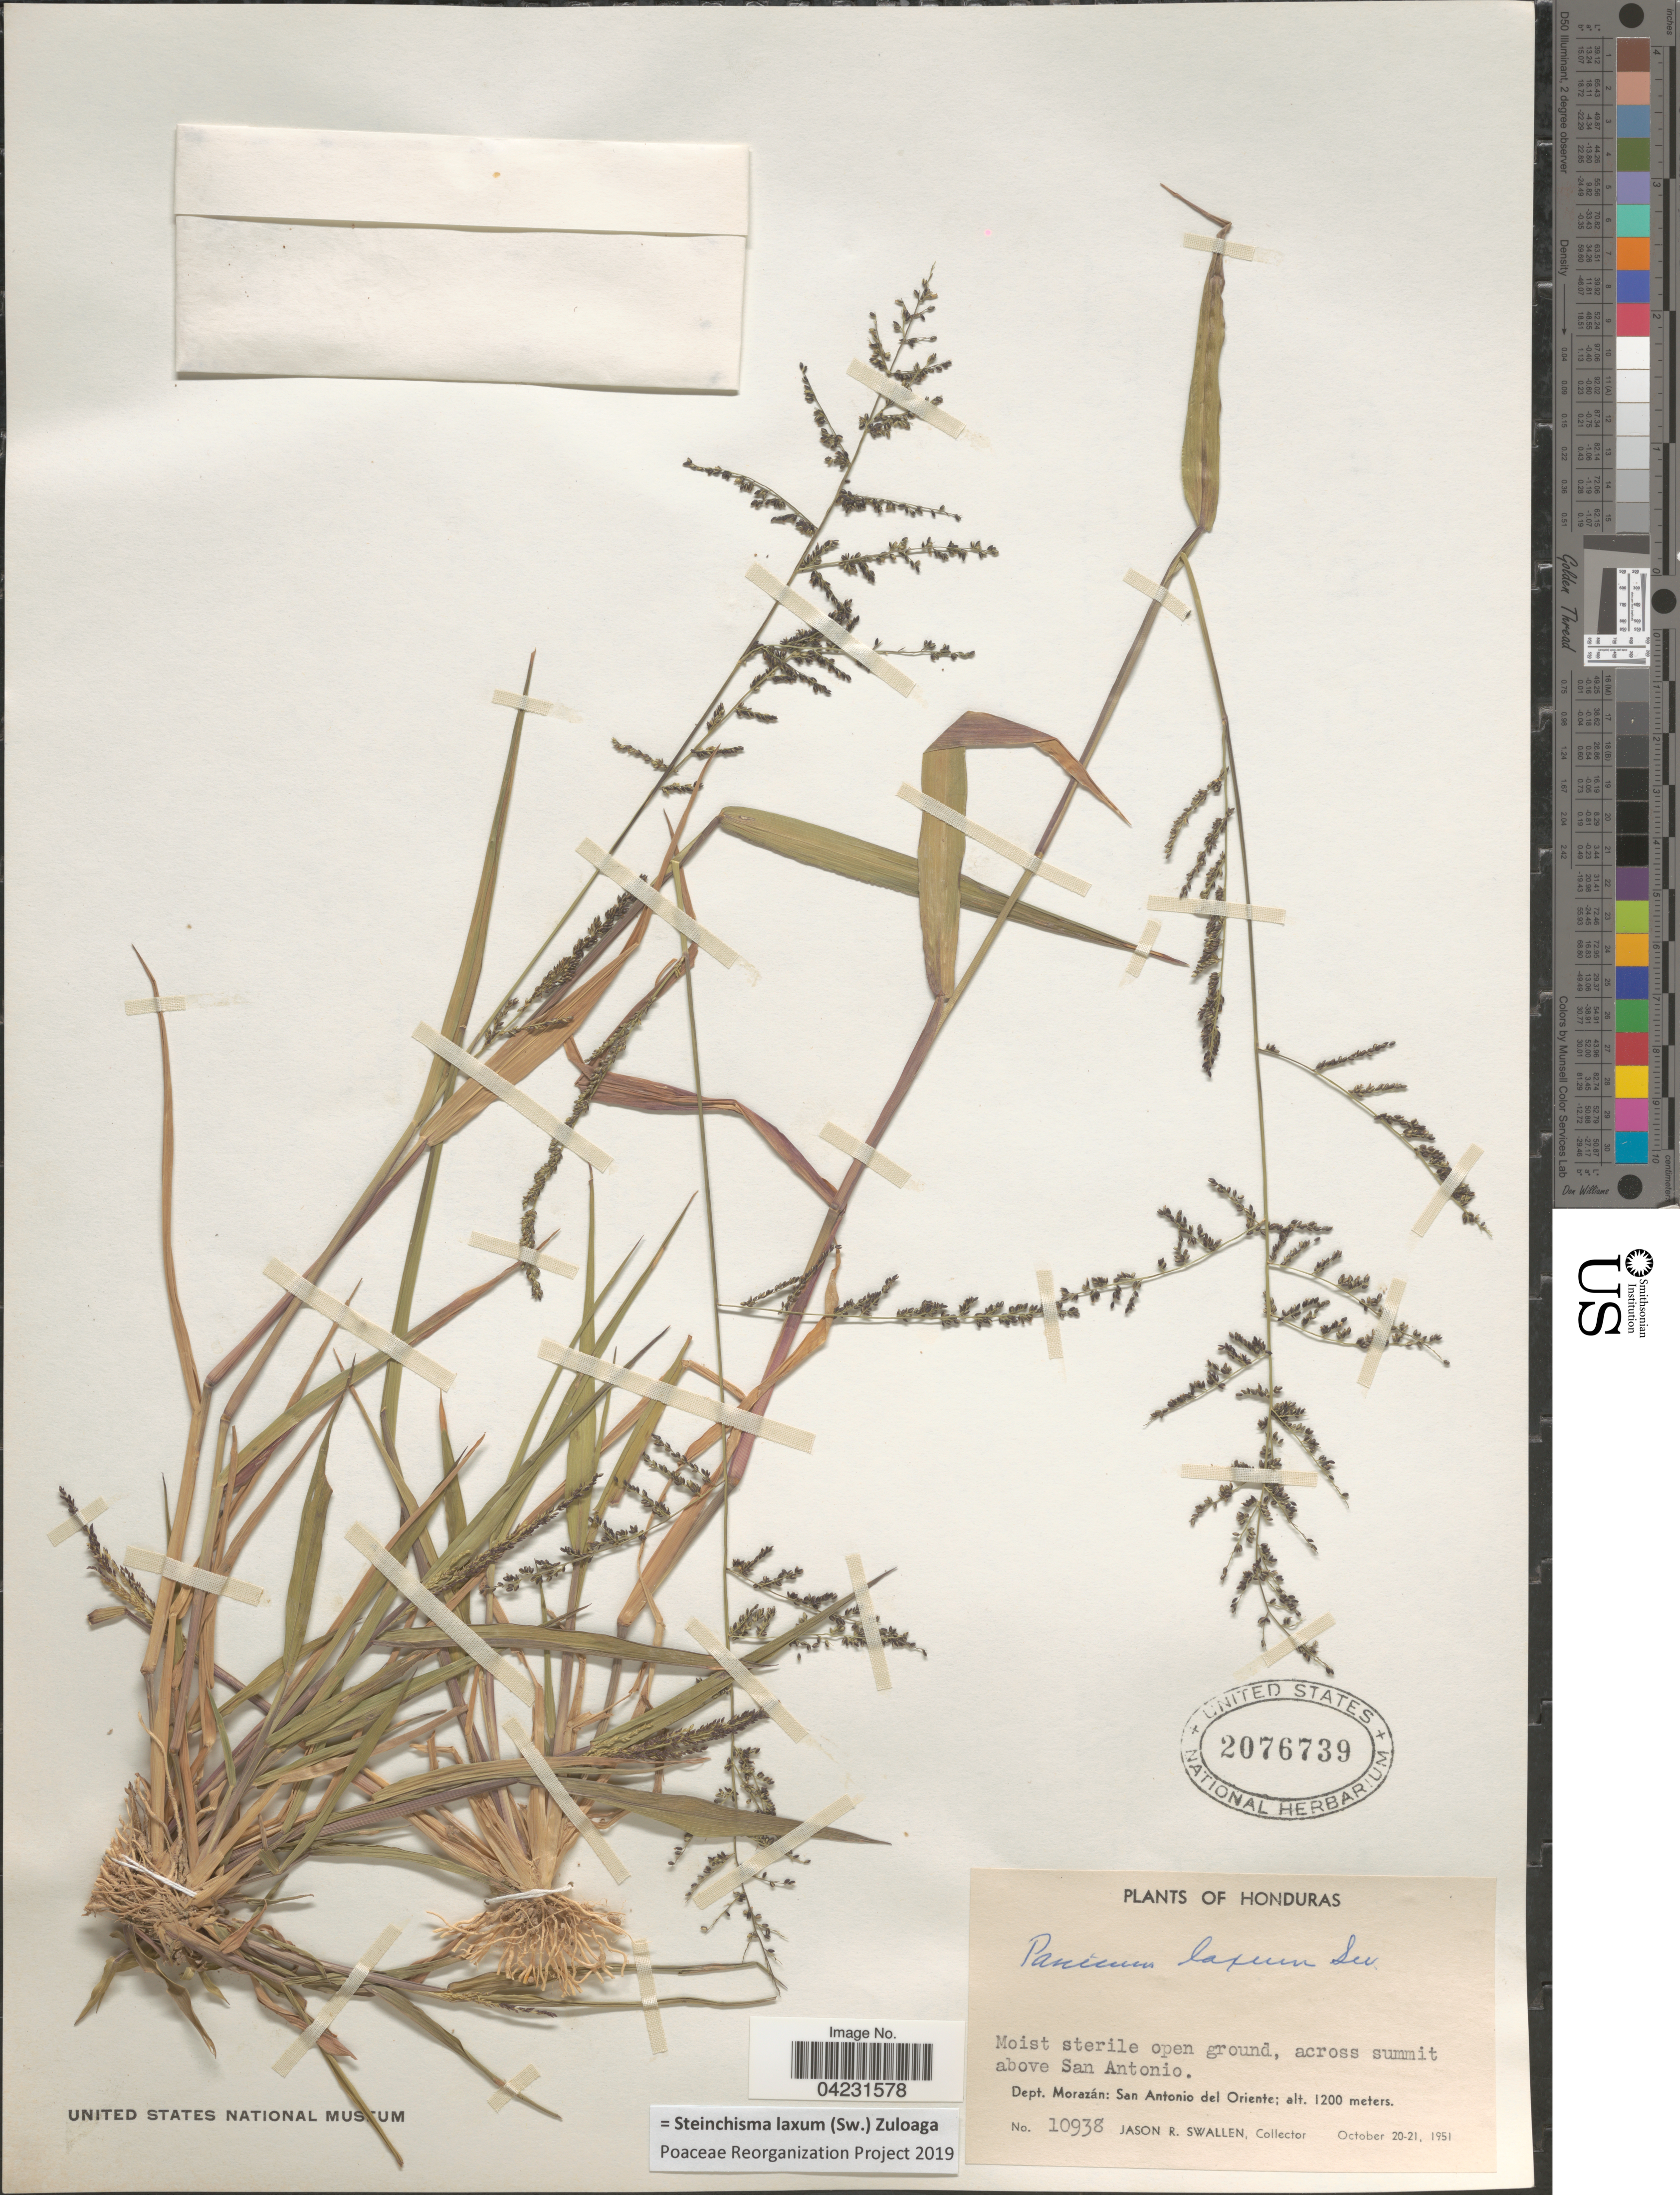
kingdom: Plantae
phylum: Tracheophyta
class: Liliopsida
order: Poales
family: Poaceae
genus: Steinchisma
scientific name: Steinchisma laxum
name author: (Sw.) Zuloaga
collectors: J. R. Swallen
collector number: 10938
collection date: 1951-10-20/1951-10-21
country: Honduras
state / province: Fco. Morazán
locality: Moist sterile open ground, across summit above San Antonio. Dept. Morazán: San Antonio del Oriente.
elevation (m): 1200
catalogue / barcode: US 2076739